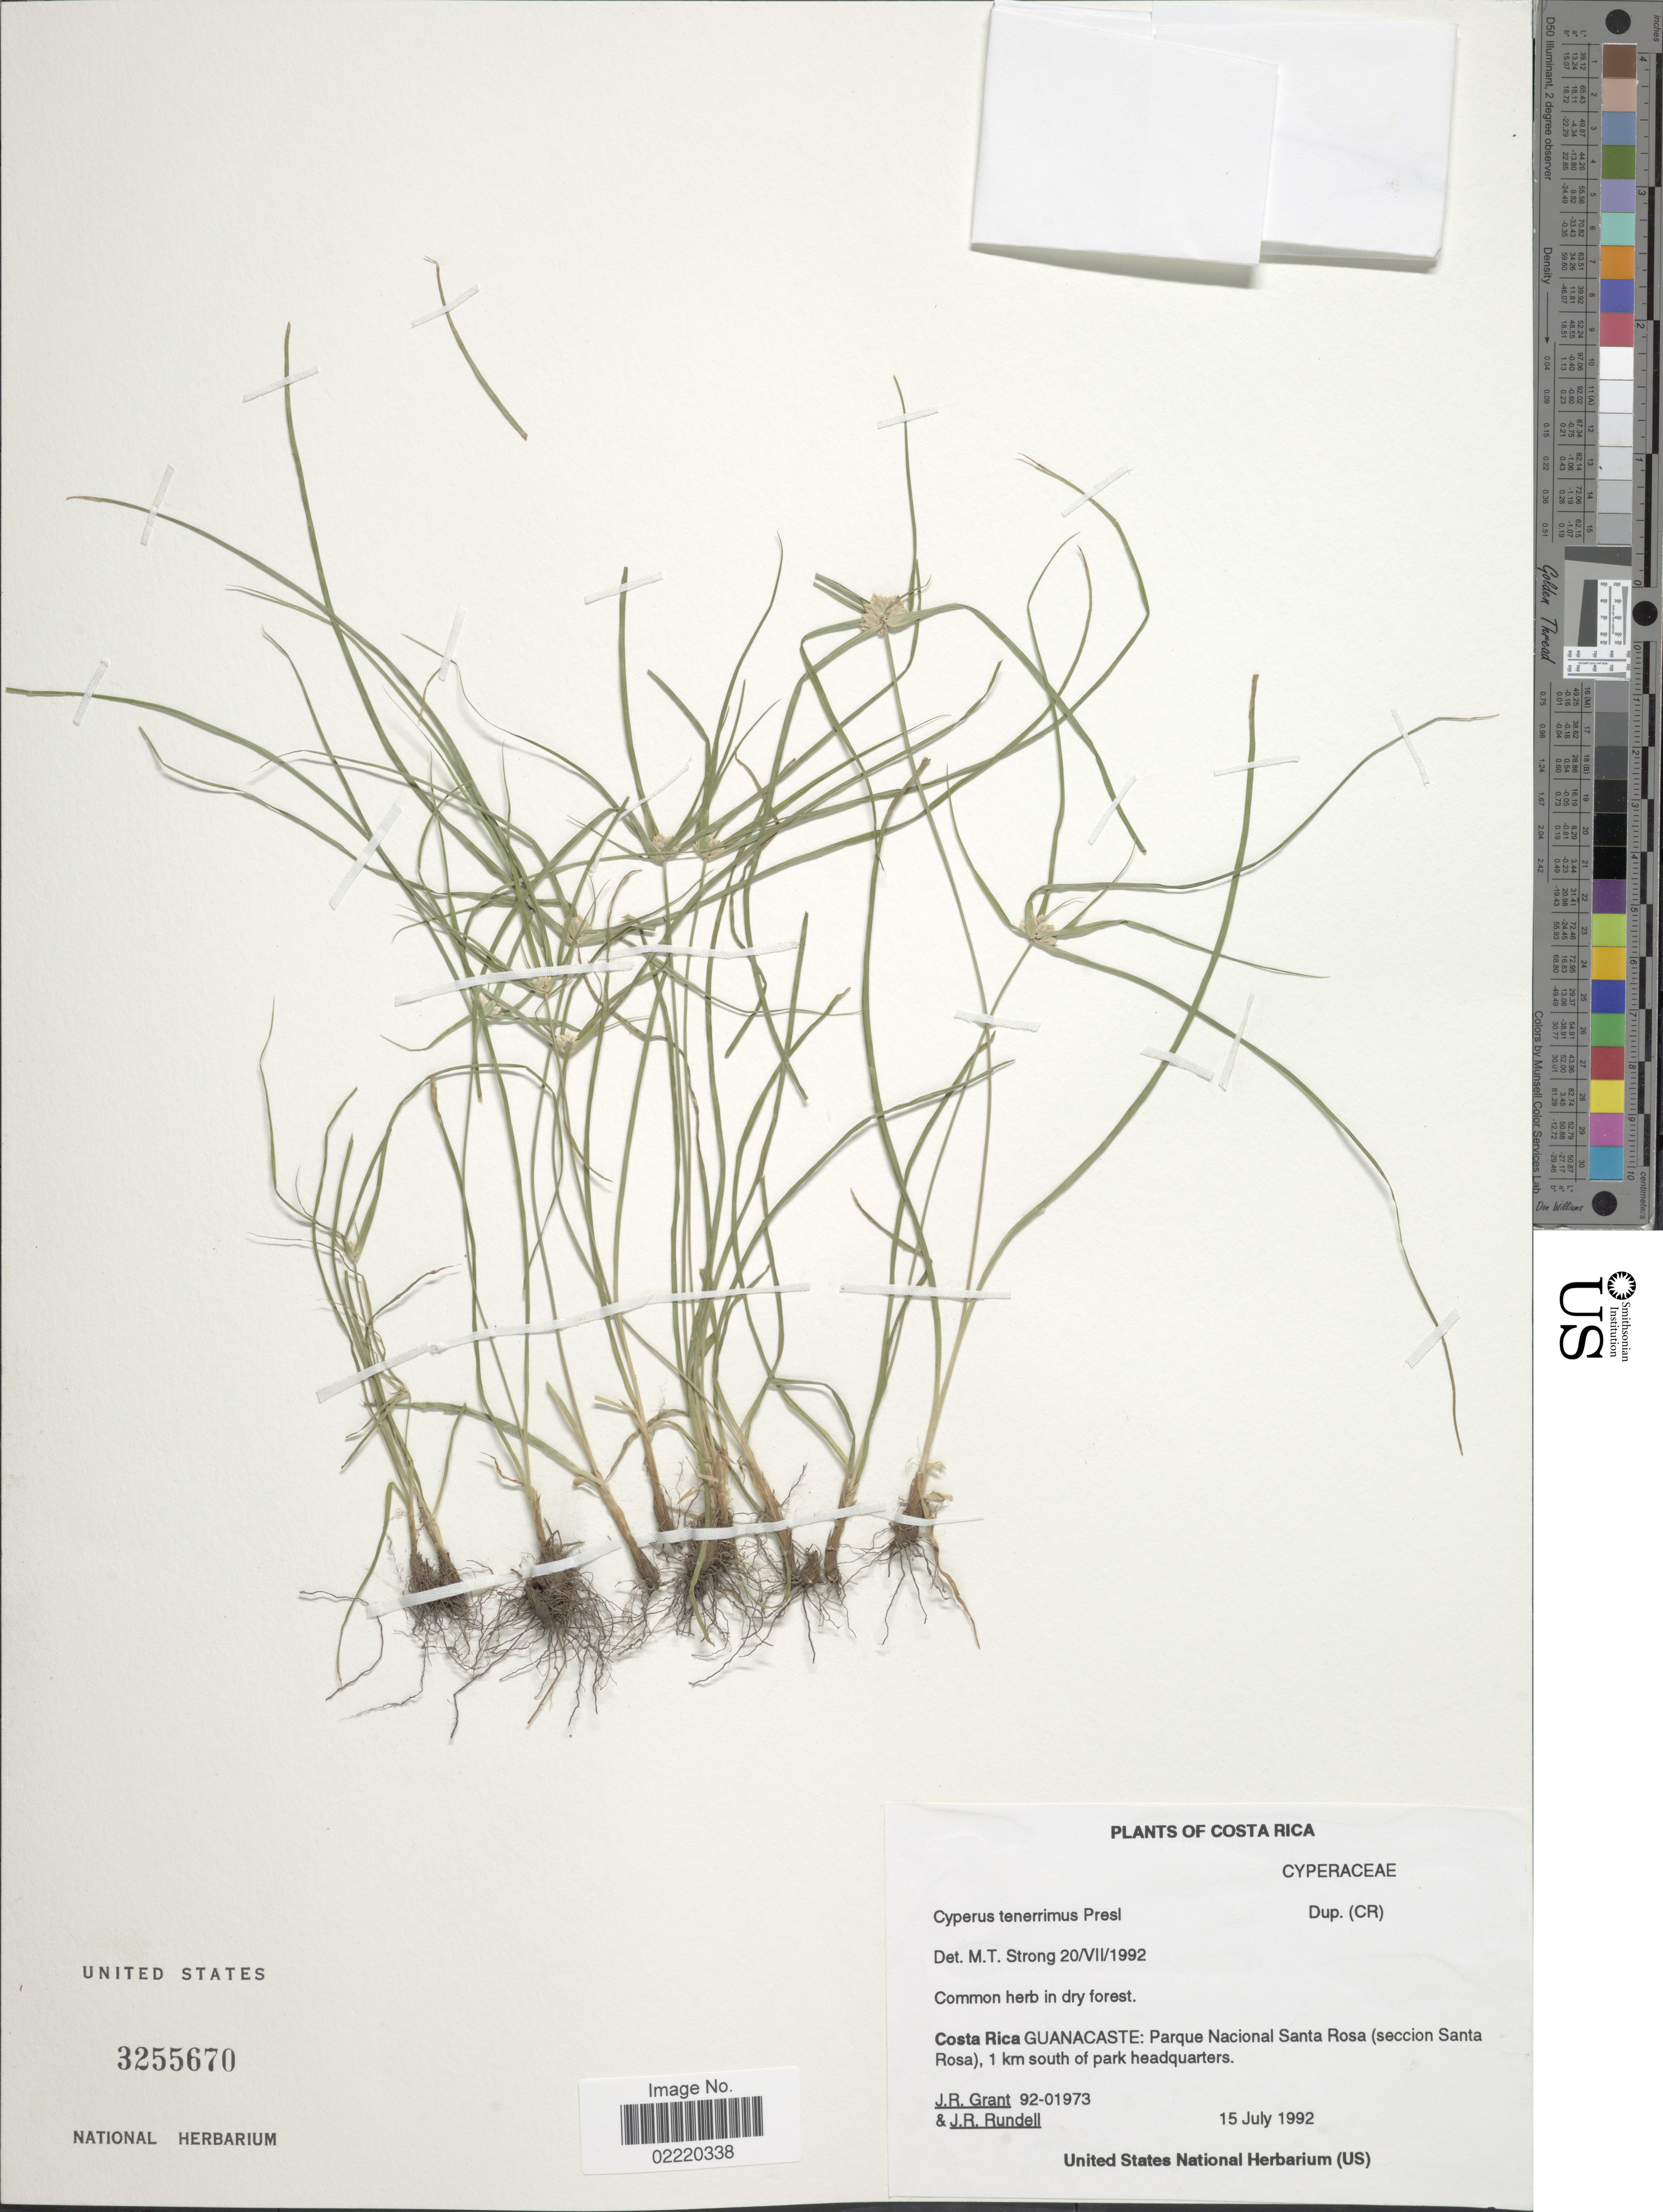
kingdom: Plantae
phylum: Tracheophyta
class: Liliopsida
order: Poales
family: Cyperaceae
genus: Cyperus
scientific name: Cyperus tenerrimus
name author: J. Presl & C. Presl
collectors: J. Grant & J. R. Rundell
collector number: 92-01973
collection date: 1992-07-15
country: Costa Rica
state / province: Guanacaste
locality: Parque Nacional Santa Rosa (seccion Santa Rosa), 1 km south of park headquarters, common in dry forest.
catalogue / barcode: US 3255670